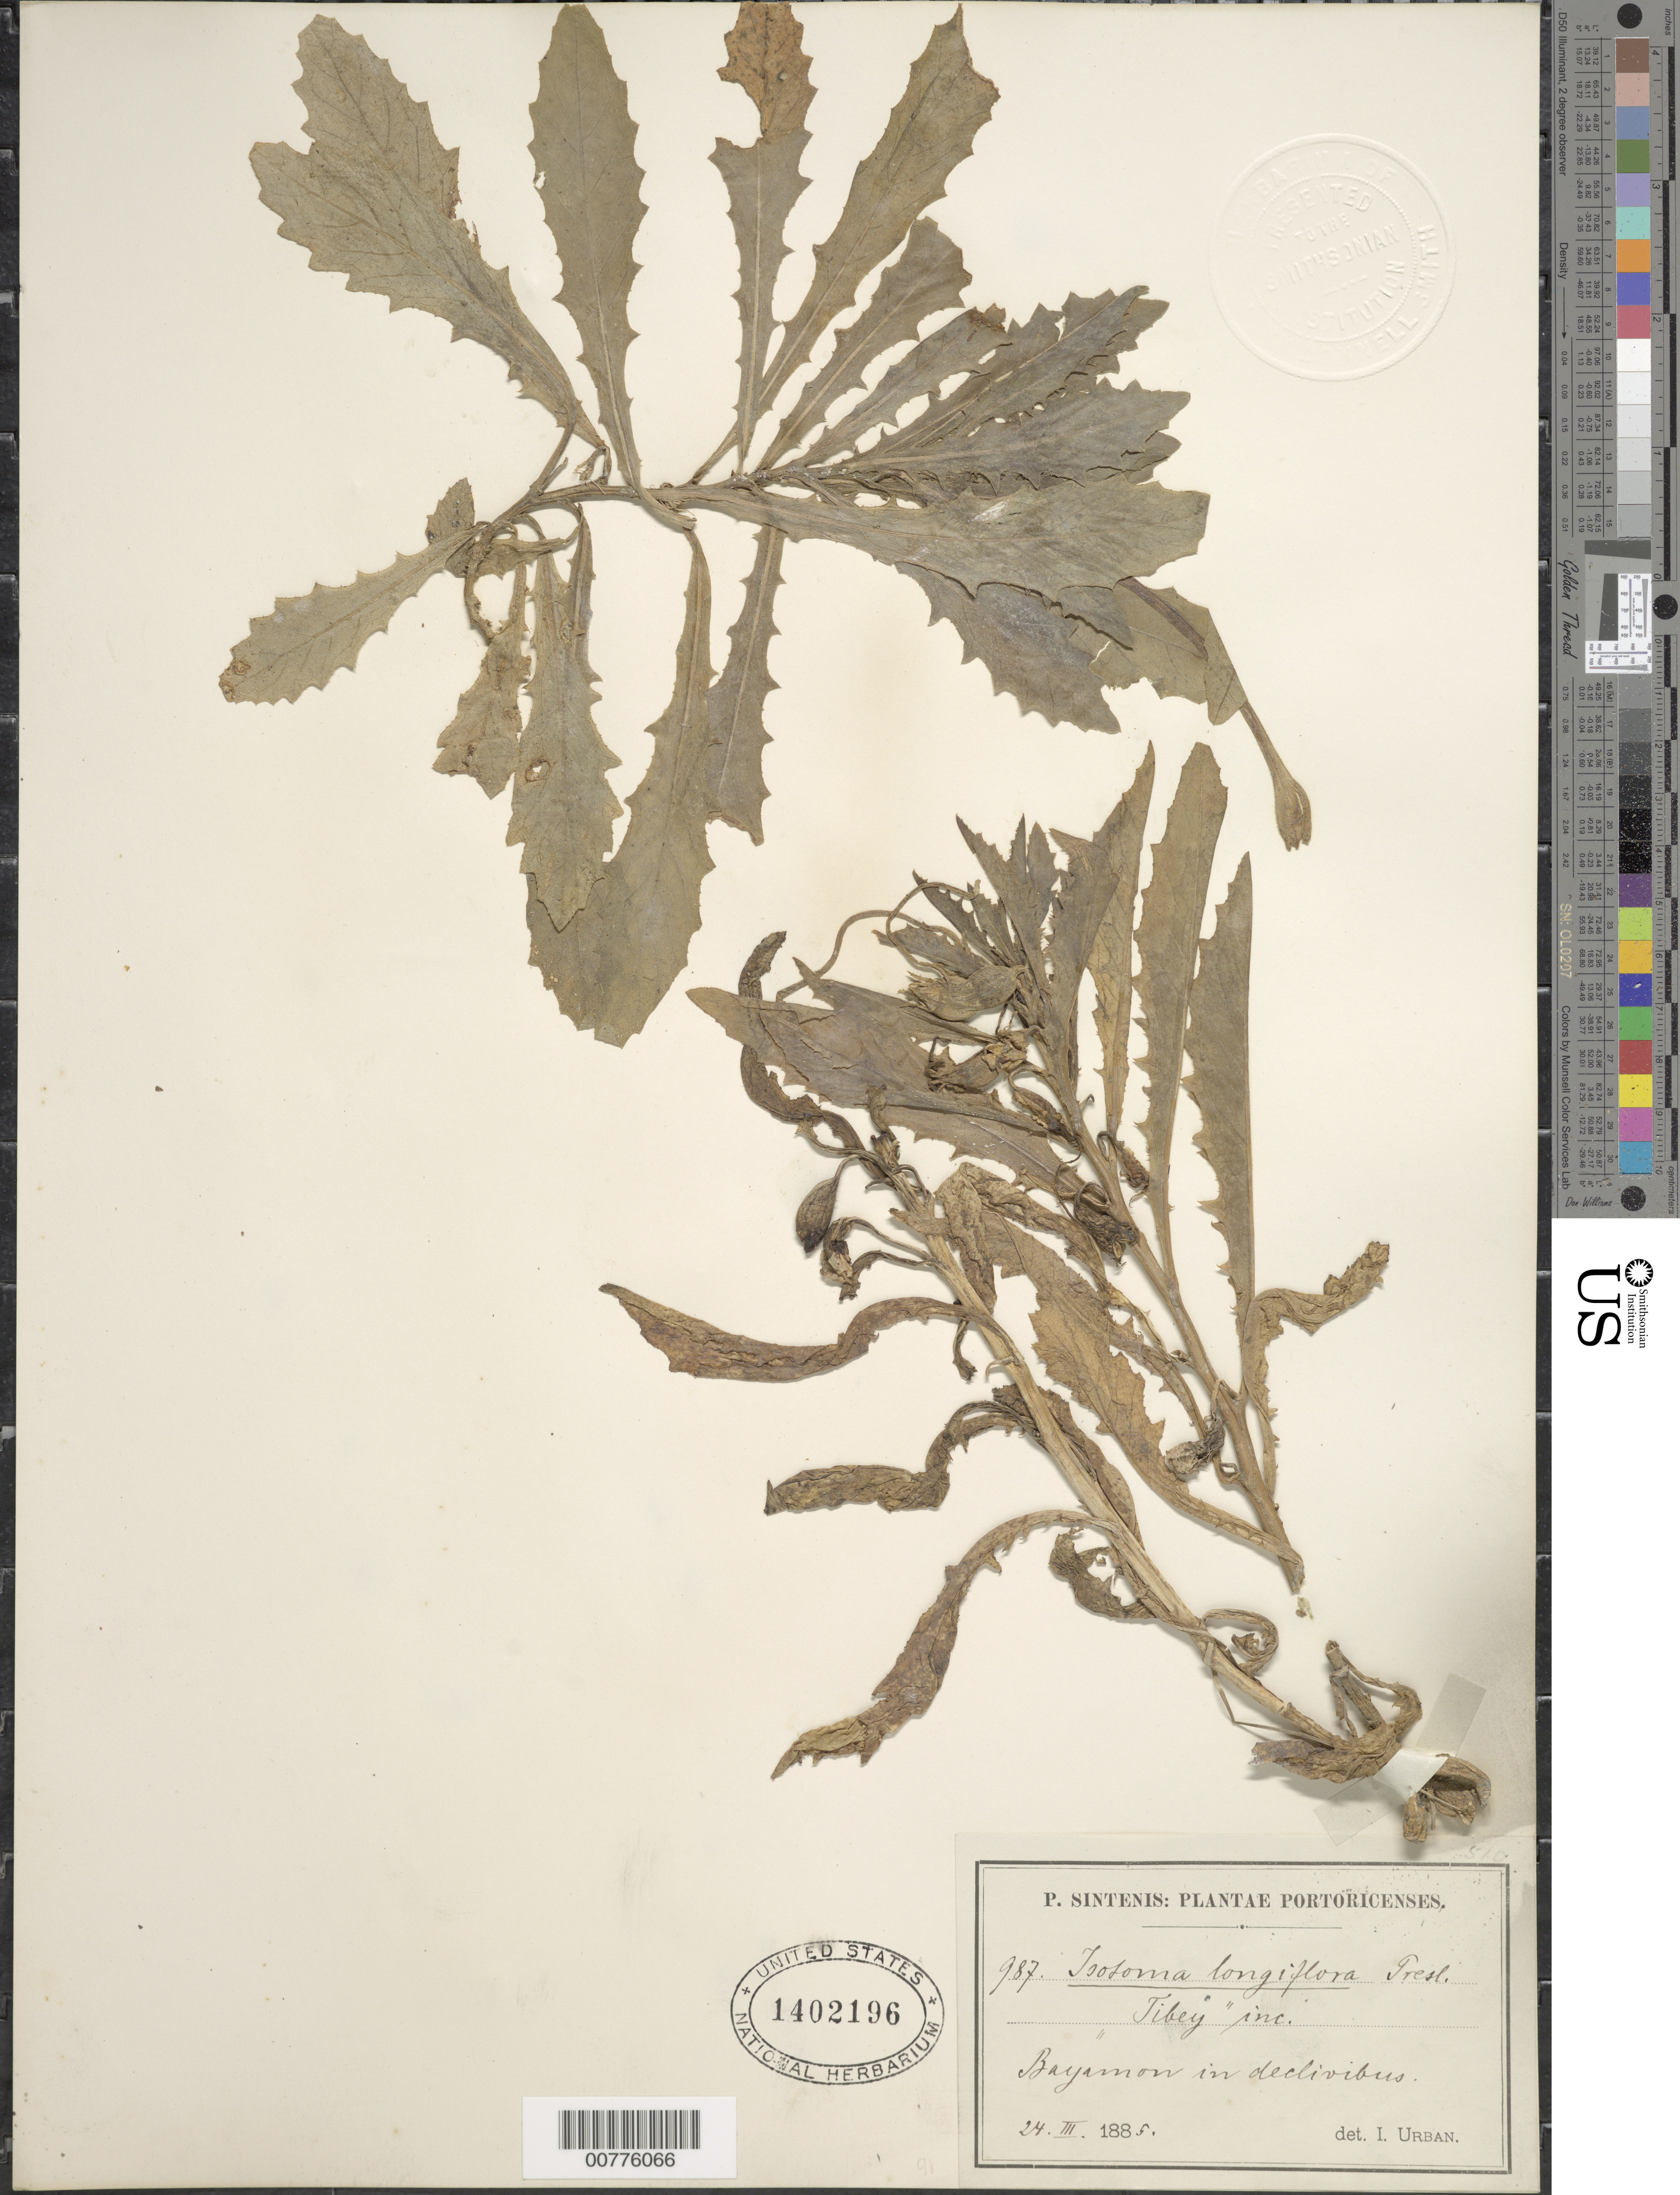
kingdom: Plantae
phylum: Tracheophyta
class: Magnoliopsida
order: Asterales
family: Campanulaceae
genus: Isotoma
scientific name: Isotoma longiflora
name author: (L.) C. Presl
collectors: P. Sintenis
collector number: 987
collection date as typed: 24 Mar 1885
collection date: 1885-03-24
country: Puerto Rico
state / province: Bayamón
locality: Bayamon in declivibus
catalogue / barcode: US 1402196